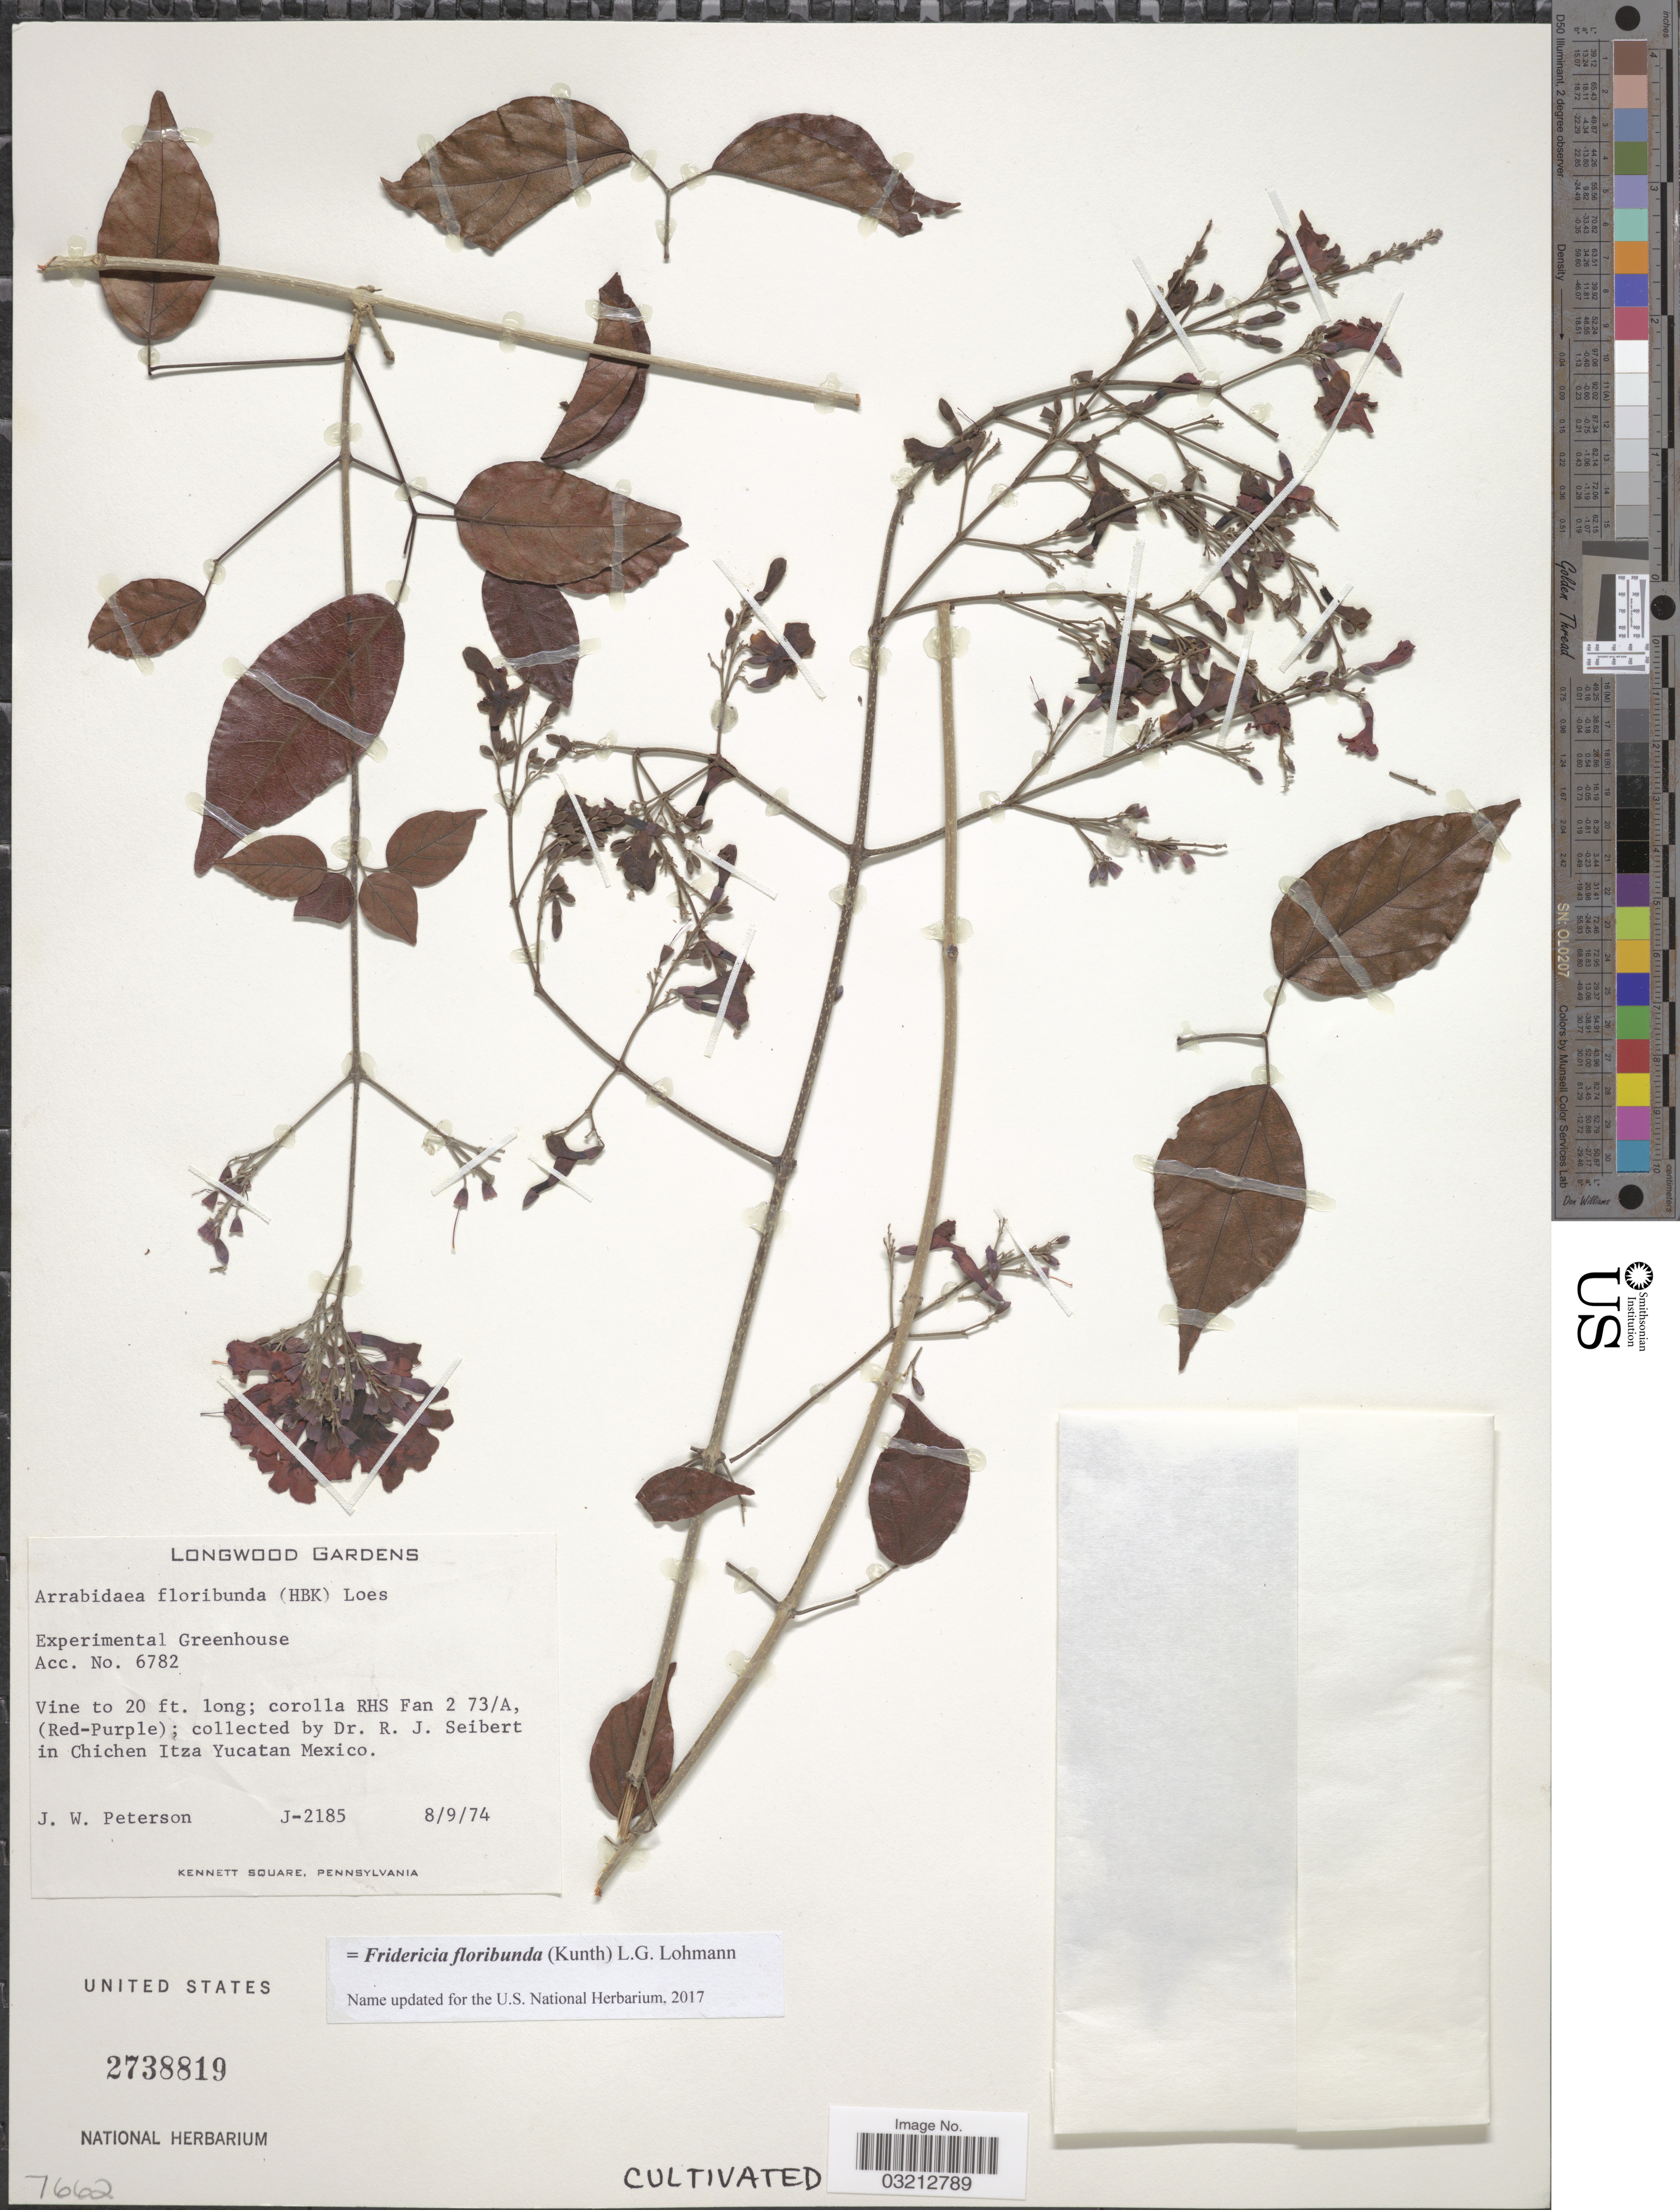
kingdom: Plantae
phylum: Tracheophyta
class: Magnoliopsida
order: Lamiales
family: Bignoniaceae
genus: Fridericia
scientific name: Fridericia floribunda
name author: (Kunth) L.G. Lohmann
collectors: J.W. Peterson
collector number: J-2185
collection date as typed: Transcribed d/m/y: 8/9/74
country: United States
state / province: Pennsylvania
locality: Longwood Gardens. Experimental Greenhouse.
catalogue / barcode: US 2738819